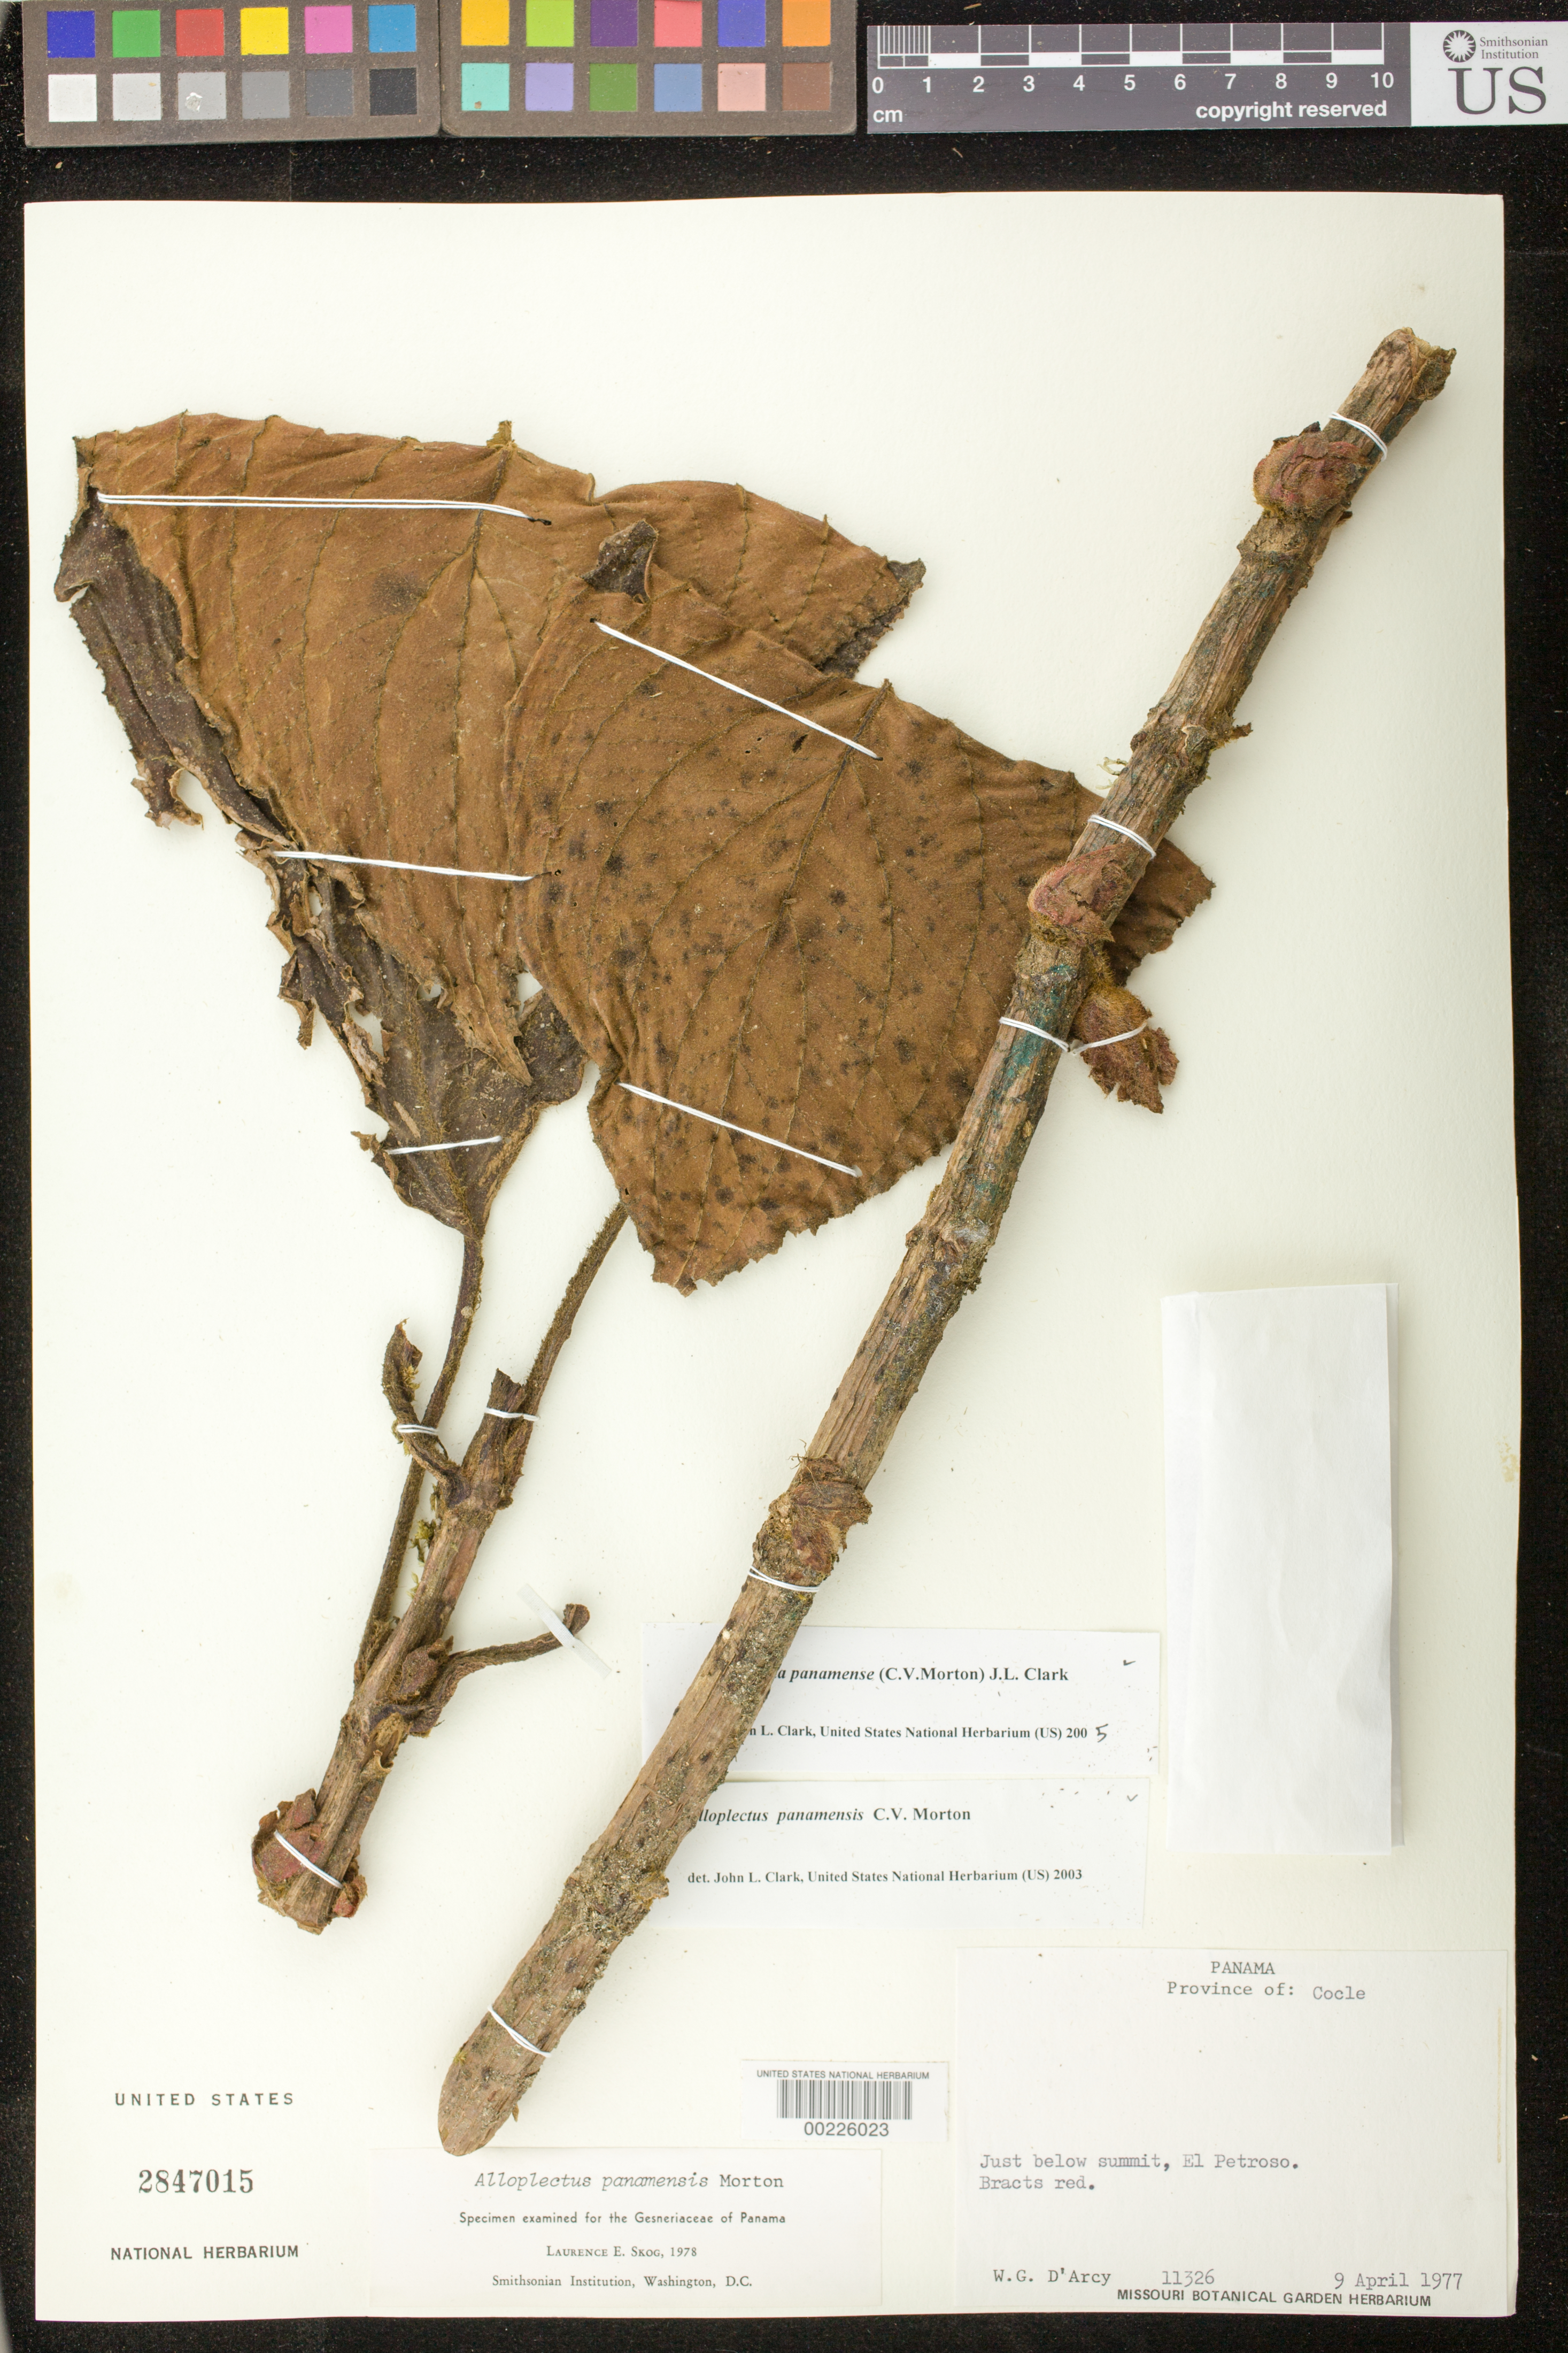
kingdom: Plantae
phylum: Tracheophyta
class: Magnoliopsida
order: Lamiales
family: Gesneriaceae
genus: Glossoloma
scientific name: Glossoloma panamense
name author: (C.V. Morton) J.L. Clark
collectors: W. G. D'Arcy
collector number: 11326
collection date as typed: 09 Apr 1977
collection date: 1977-04-09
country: Panama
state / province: Coclé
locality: Just below summit, El Petroso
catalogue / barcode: US 2847015